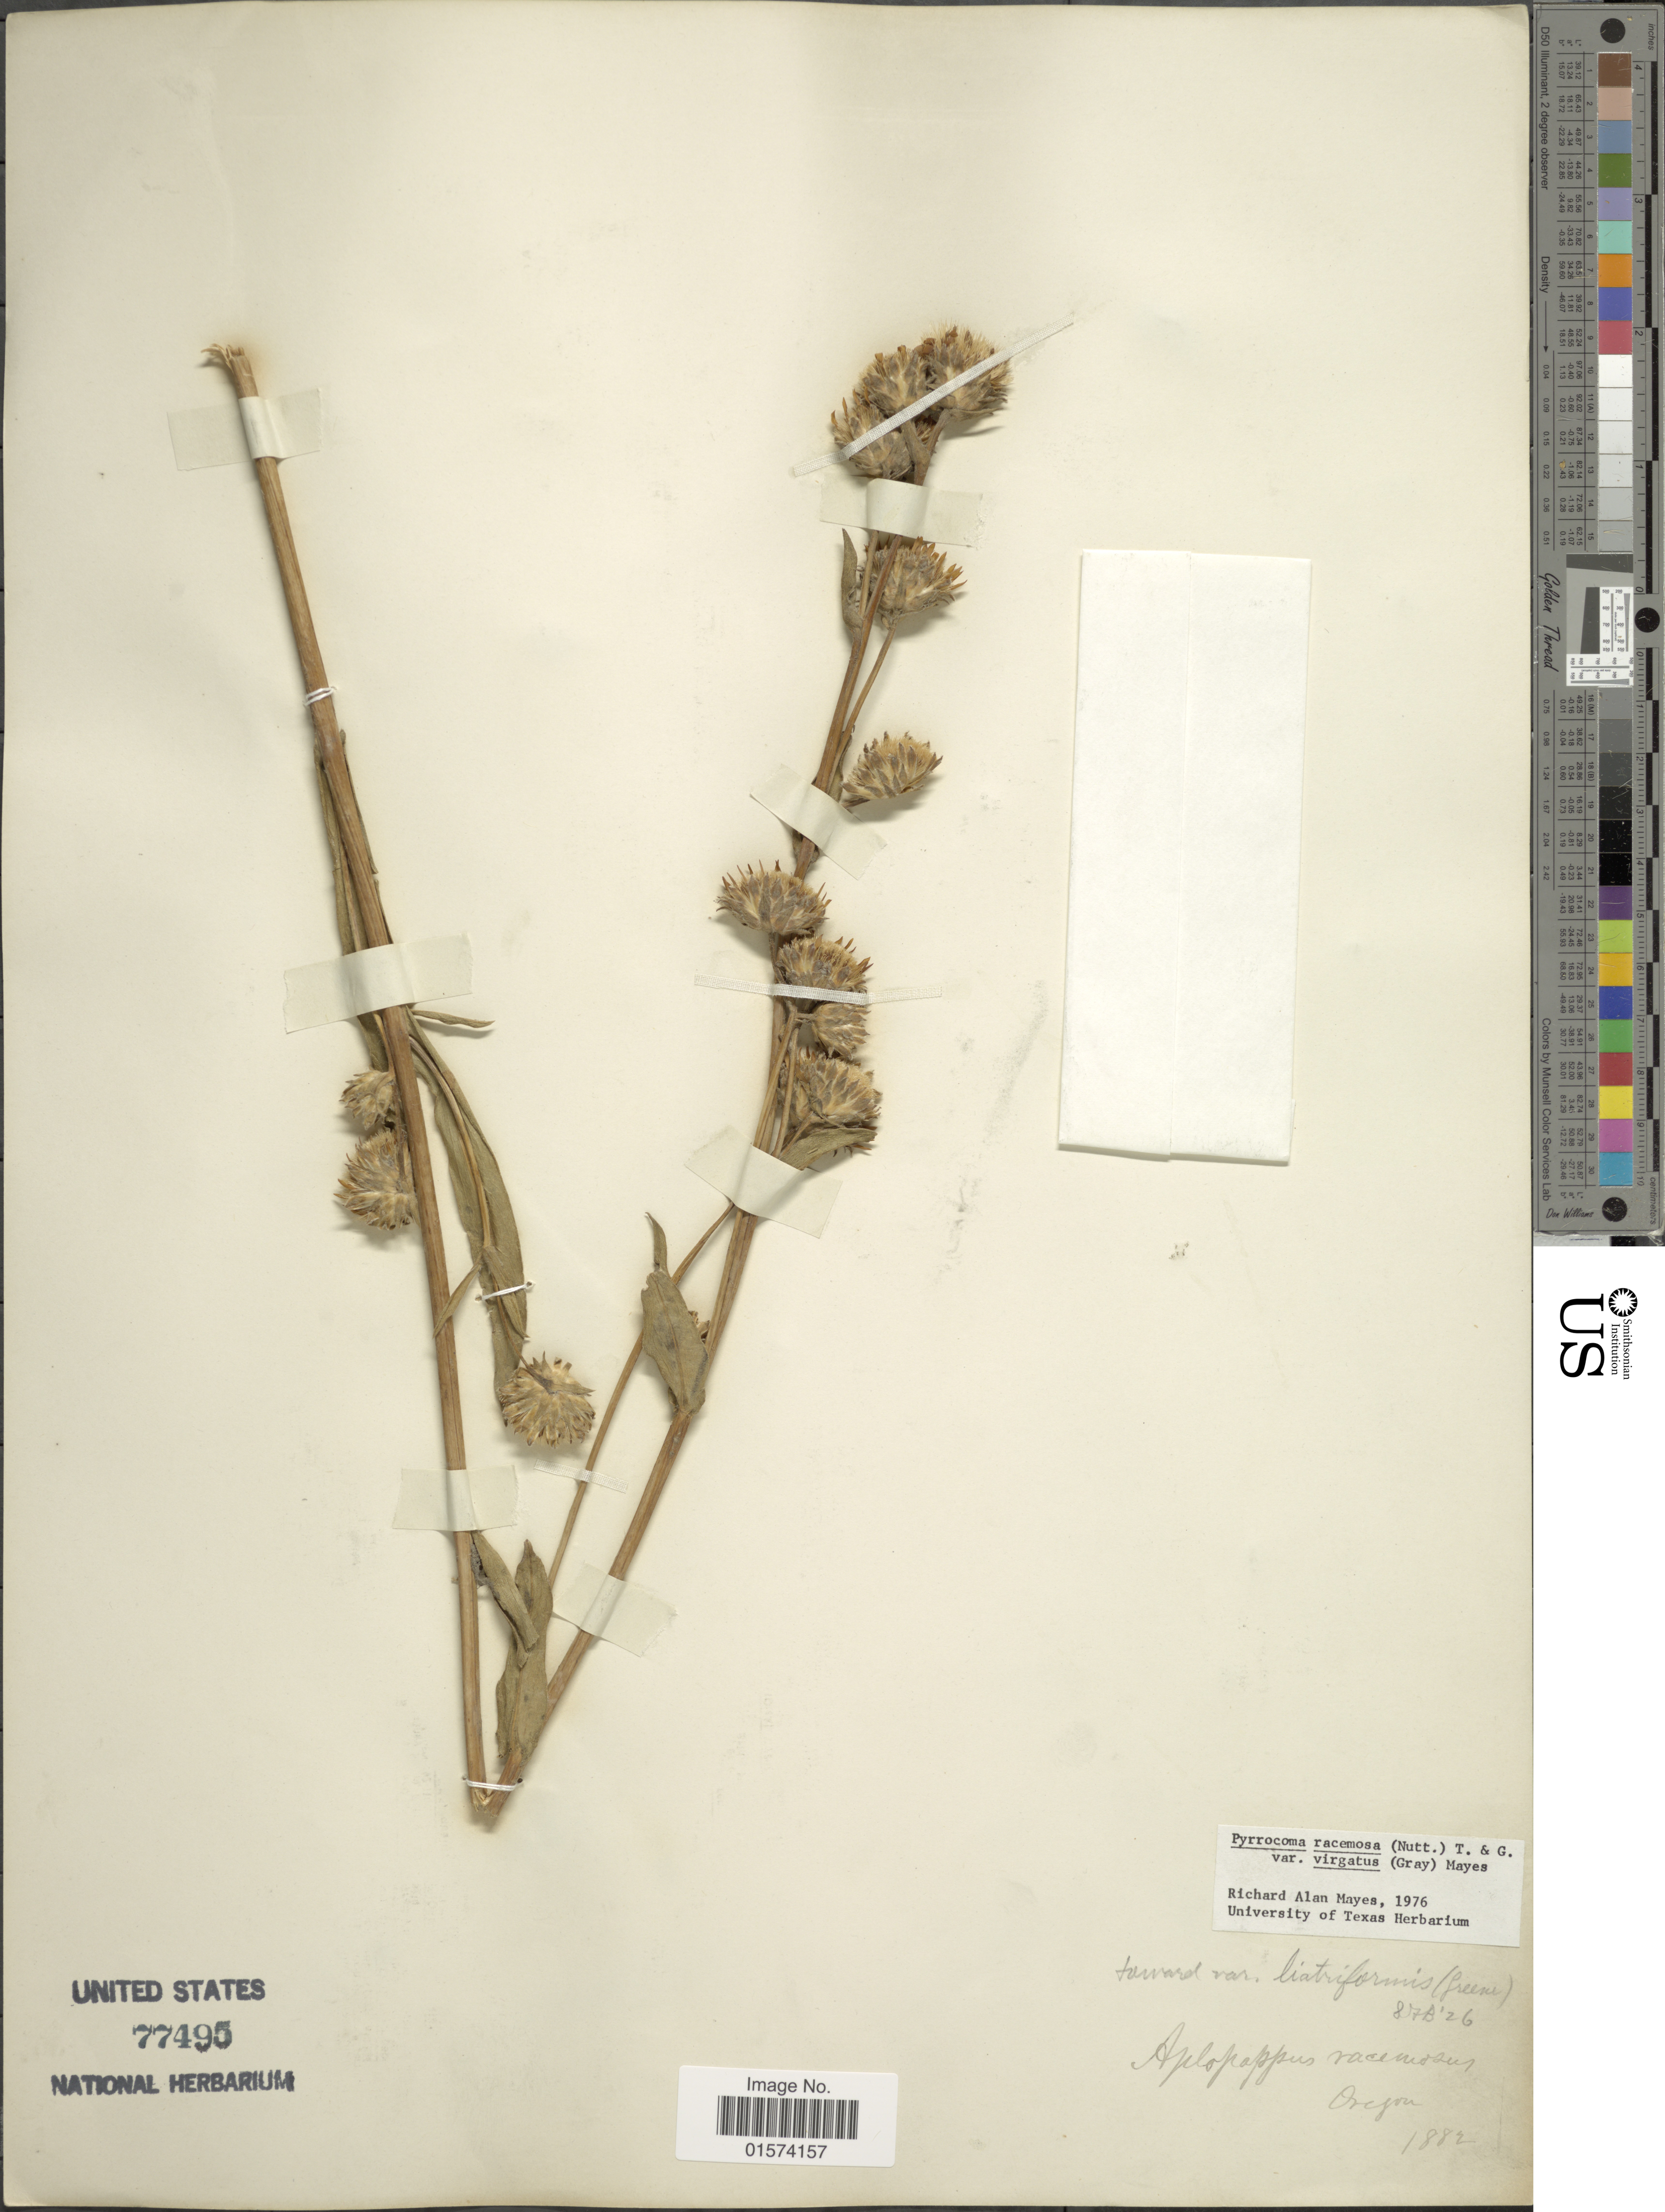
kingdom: Plantae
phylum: Tracheophyta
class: Magnoliopsida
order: Asterales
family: Asteraceae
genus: Pyrrocoma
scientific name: Pyrrocoma racemosa var. virgata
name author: Mayes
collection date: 1882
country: United States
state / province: Oregon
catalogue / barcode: US 77495